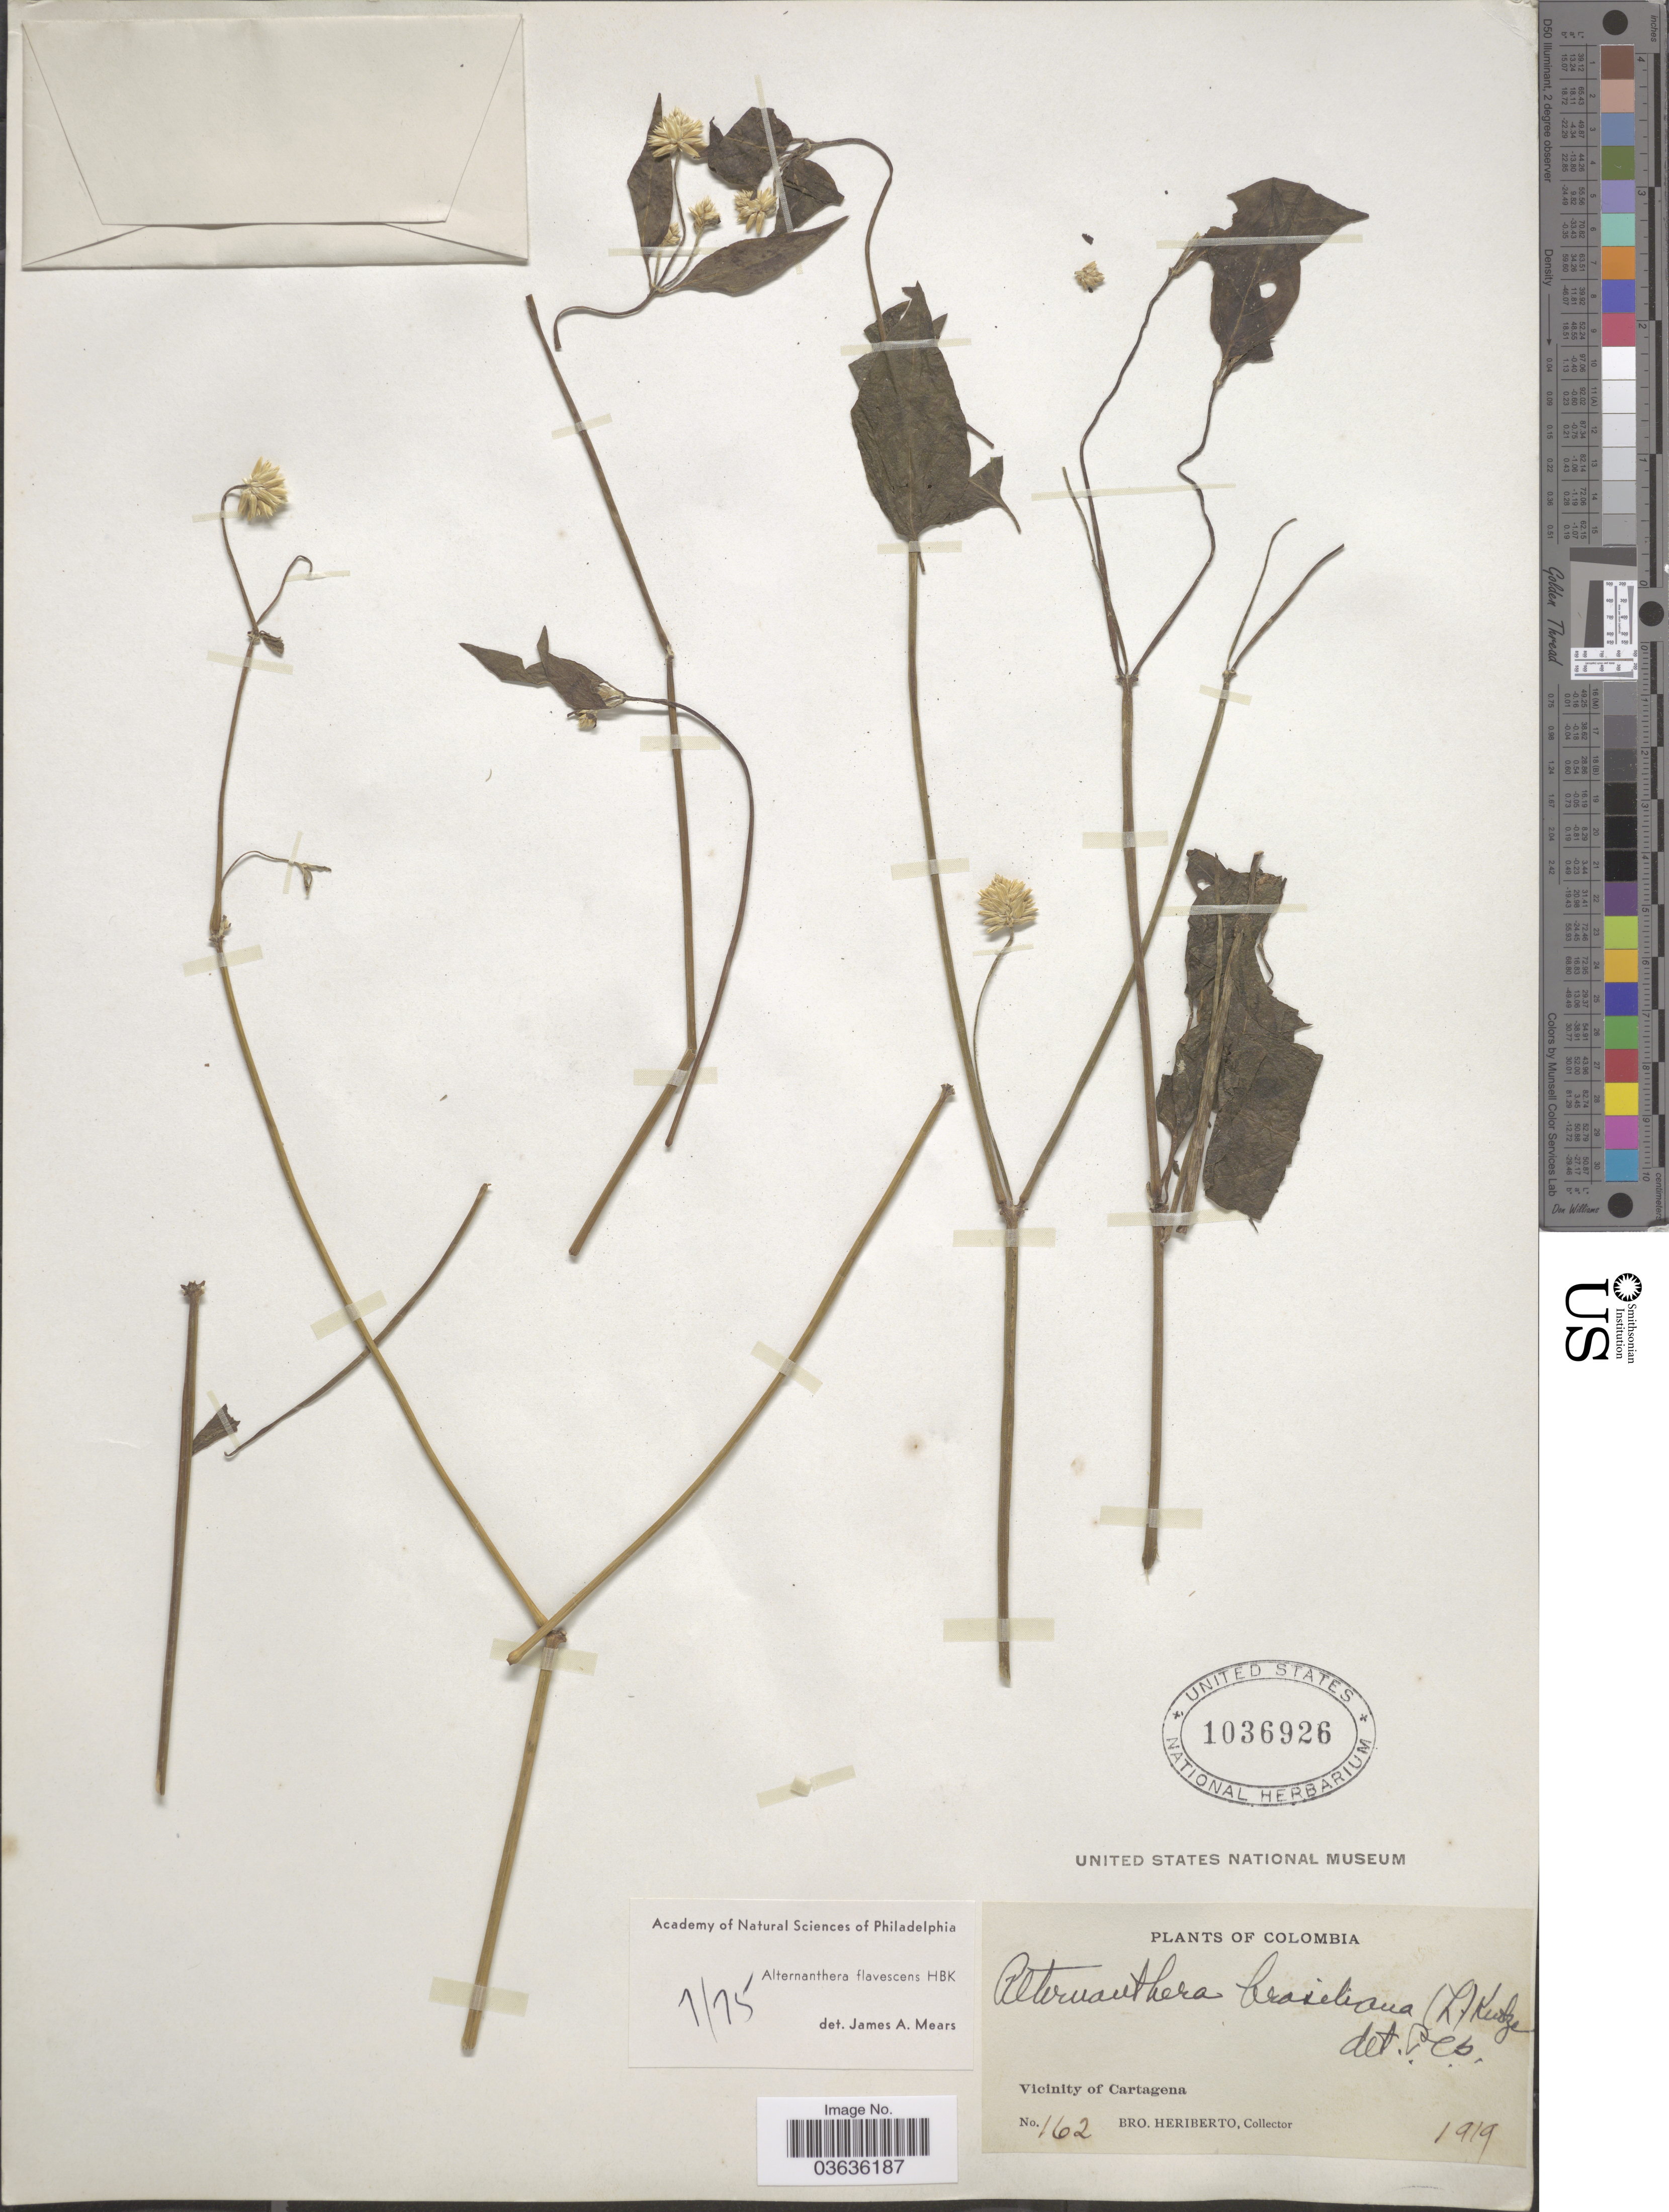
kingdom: Plantae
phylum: Tracheophyta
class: Magnoliopsida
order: Caryophyllales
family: Amaranthaceae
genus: Alternanthera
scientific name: Alternanthera flavescens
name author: Kunth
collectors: B. Heriberto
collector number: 162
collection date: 1919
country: Colombia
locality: Vicinity of Cartagena.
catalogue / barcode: US 1036926